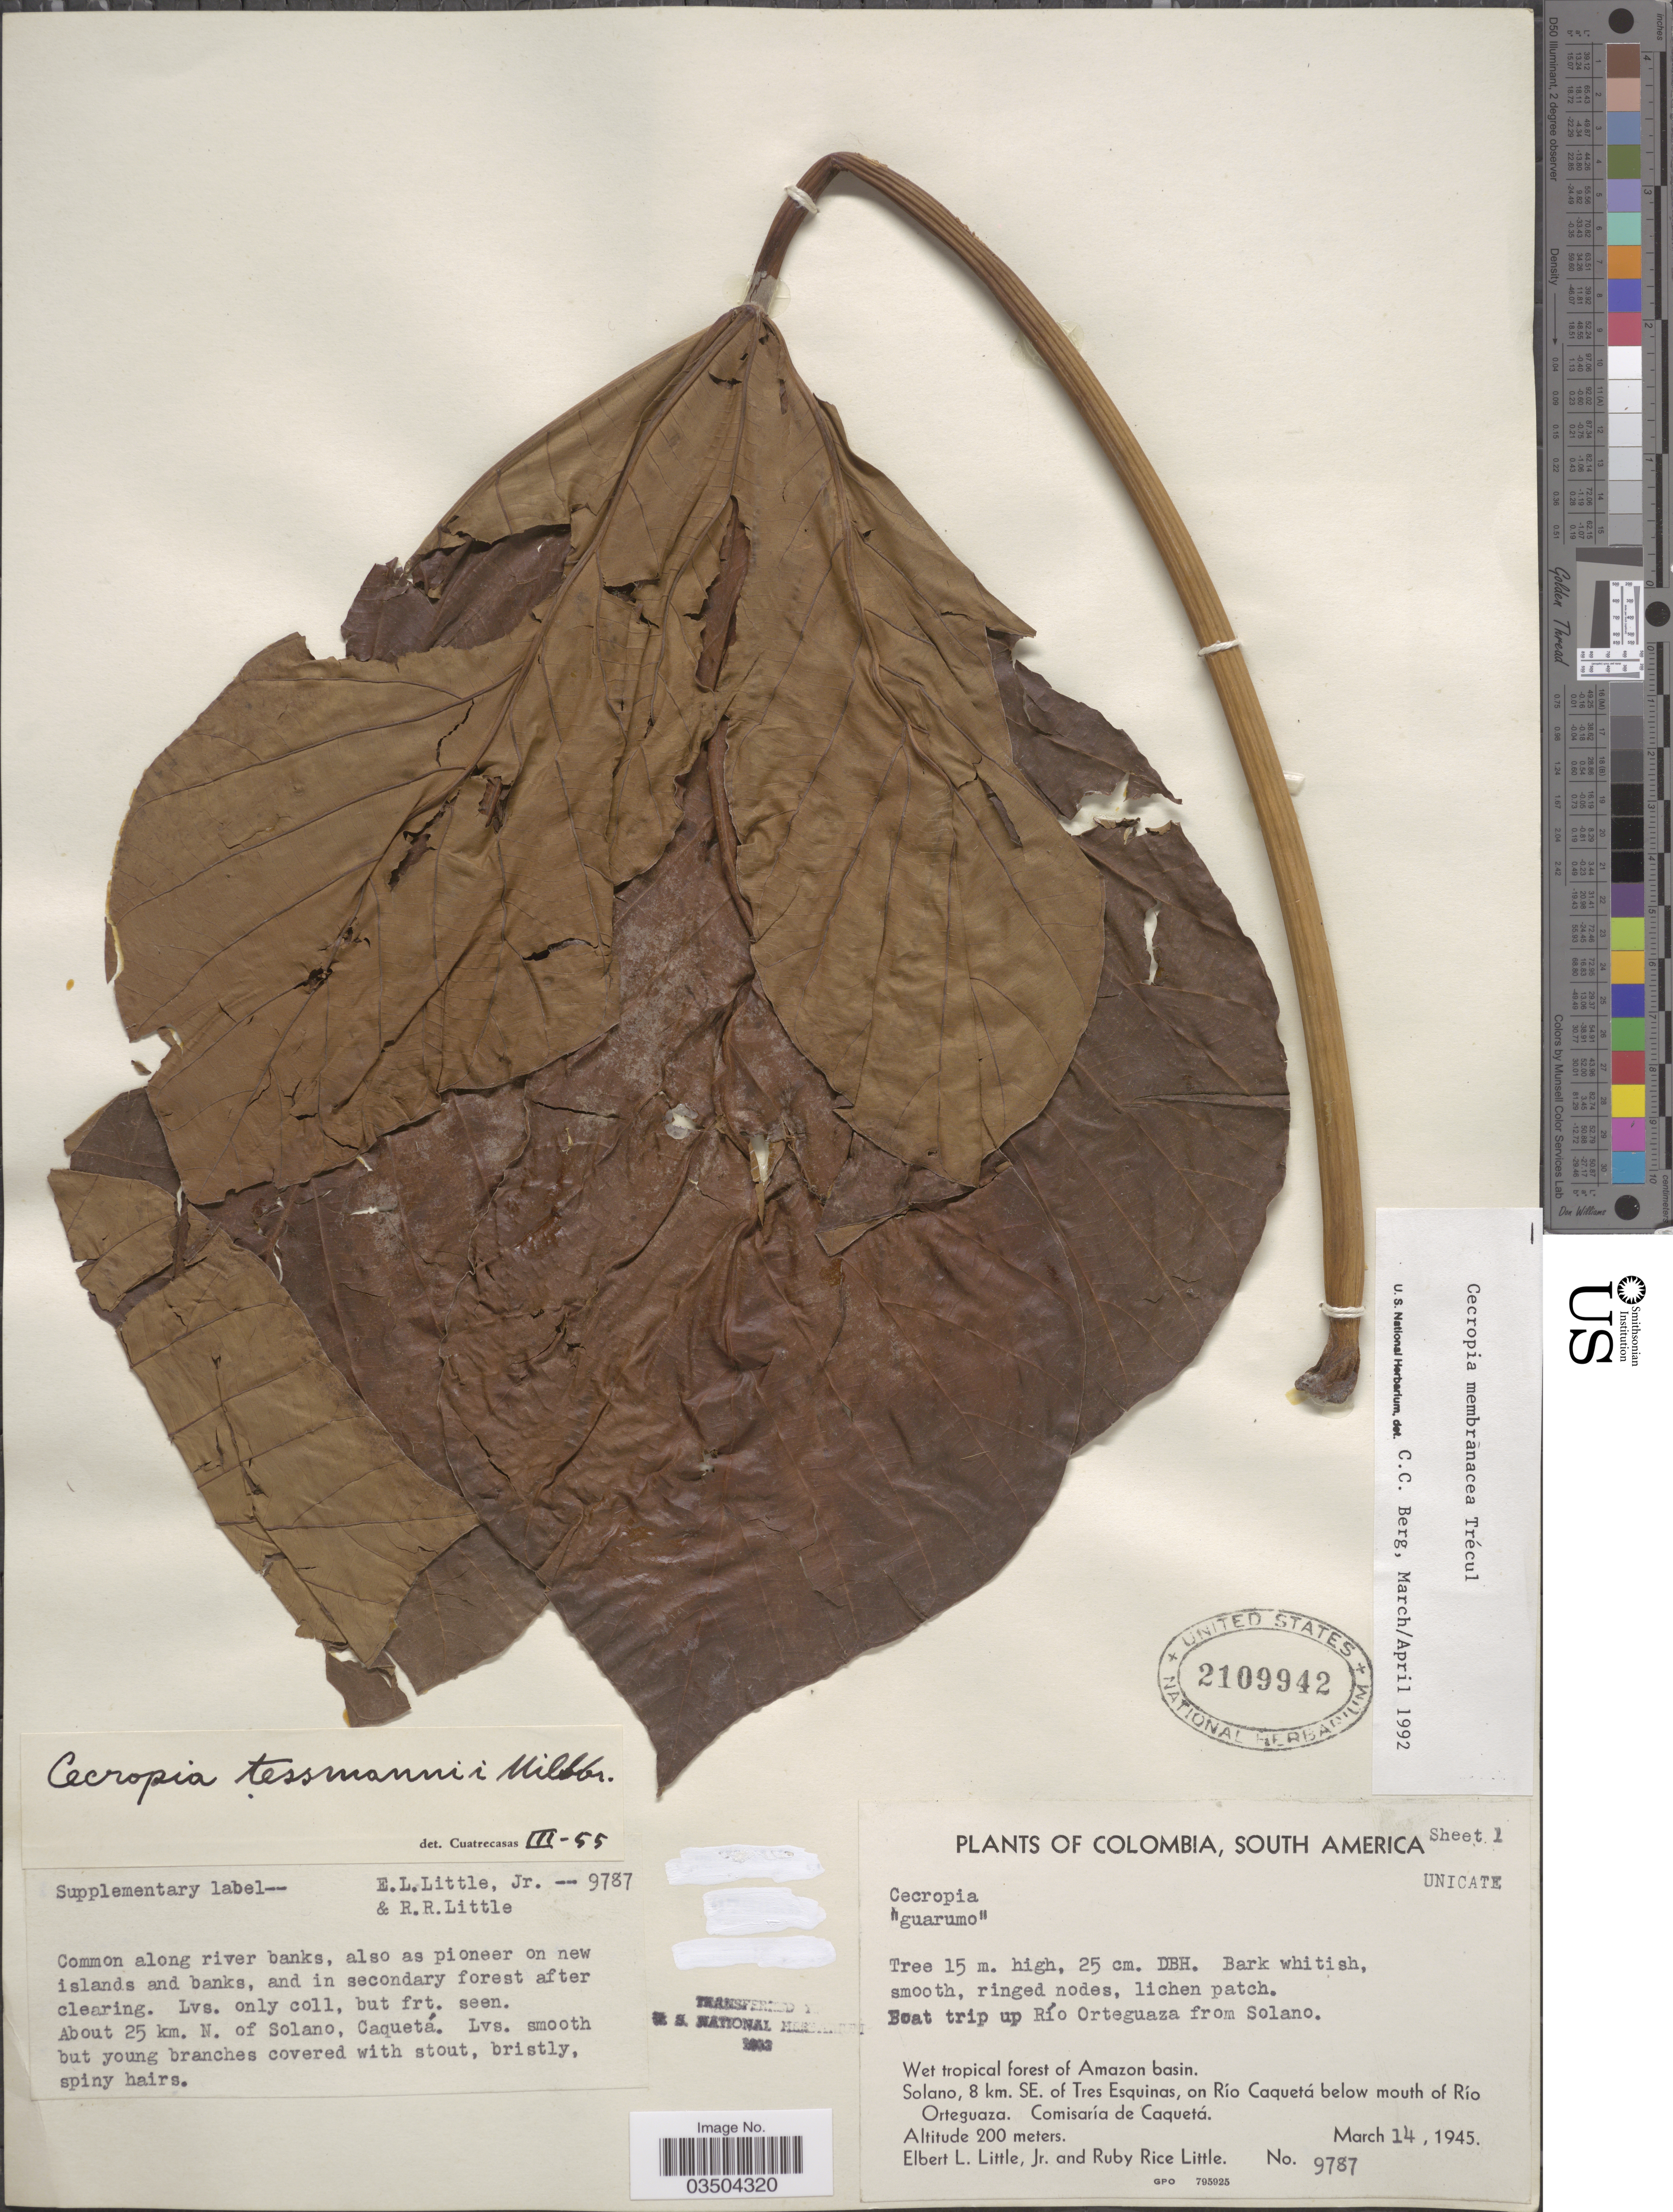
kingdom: Plantae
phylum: Tracheophyta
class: Magnoliopsida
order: Rosales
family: Urticaceae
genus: Cecropia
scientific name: Cecropia membranacea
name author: Trécul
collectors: E. L. Little & R. R. Little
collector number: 9787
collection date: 1945-03-14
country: Colombia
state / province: Caquetá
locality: Boat trip up Río Orteguaza from Solano. Wet tropical forest of Amazon basin. Solano, 8 km. SE. of Tres Esquinas, on Río Caquetá below mouth of Río Orteguaza. Comisaría de Caquetá. About 25 km. N. of Solano.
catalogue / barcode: US 2109942